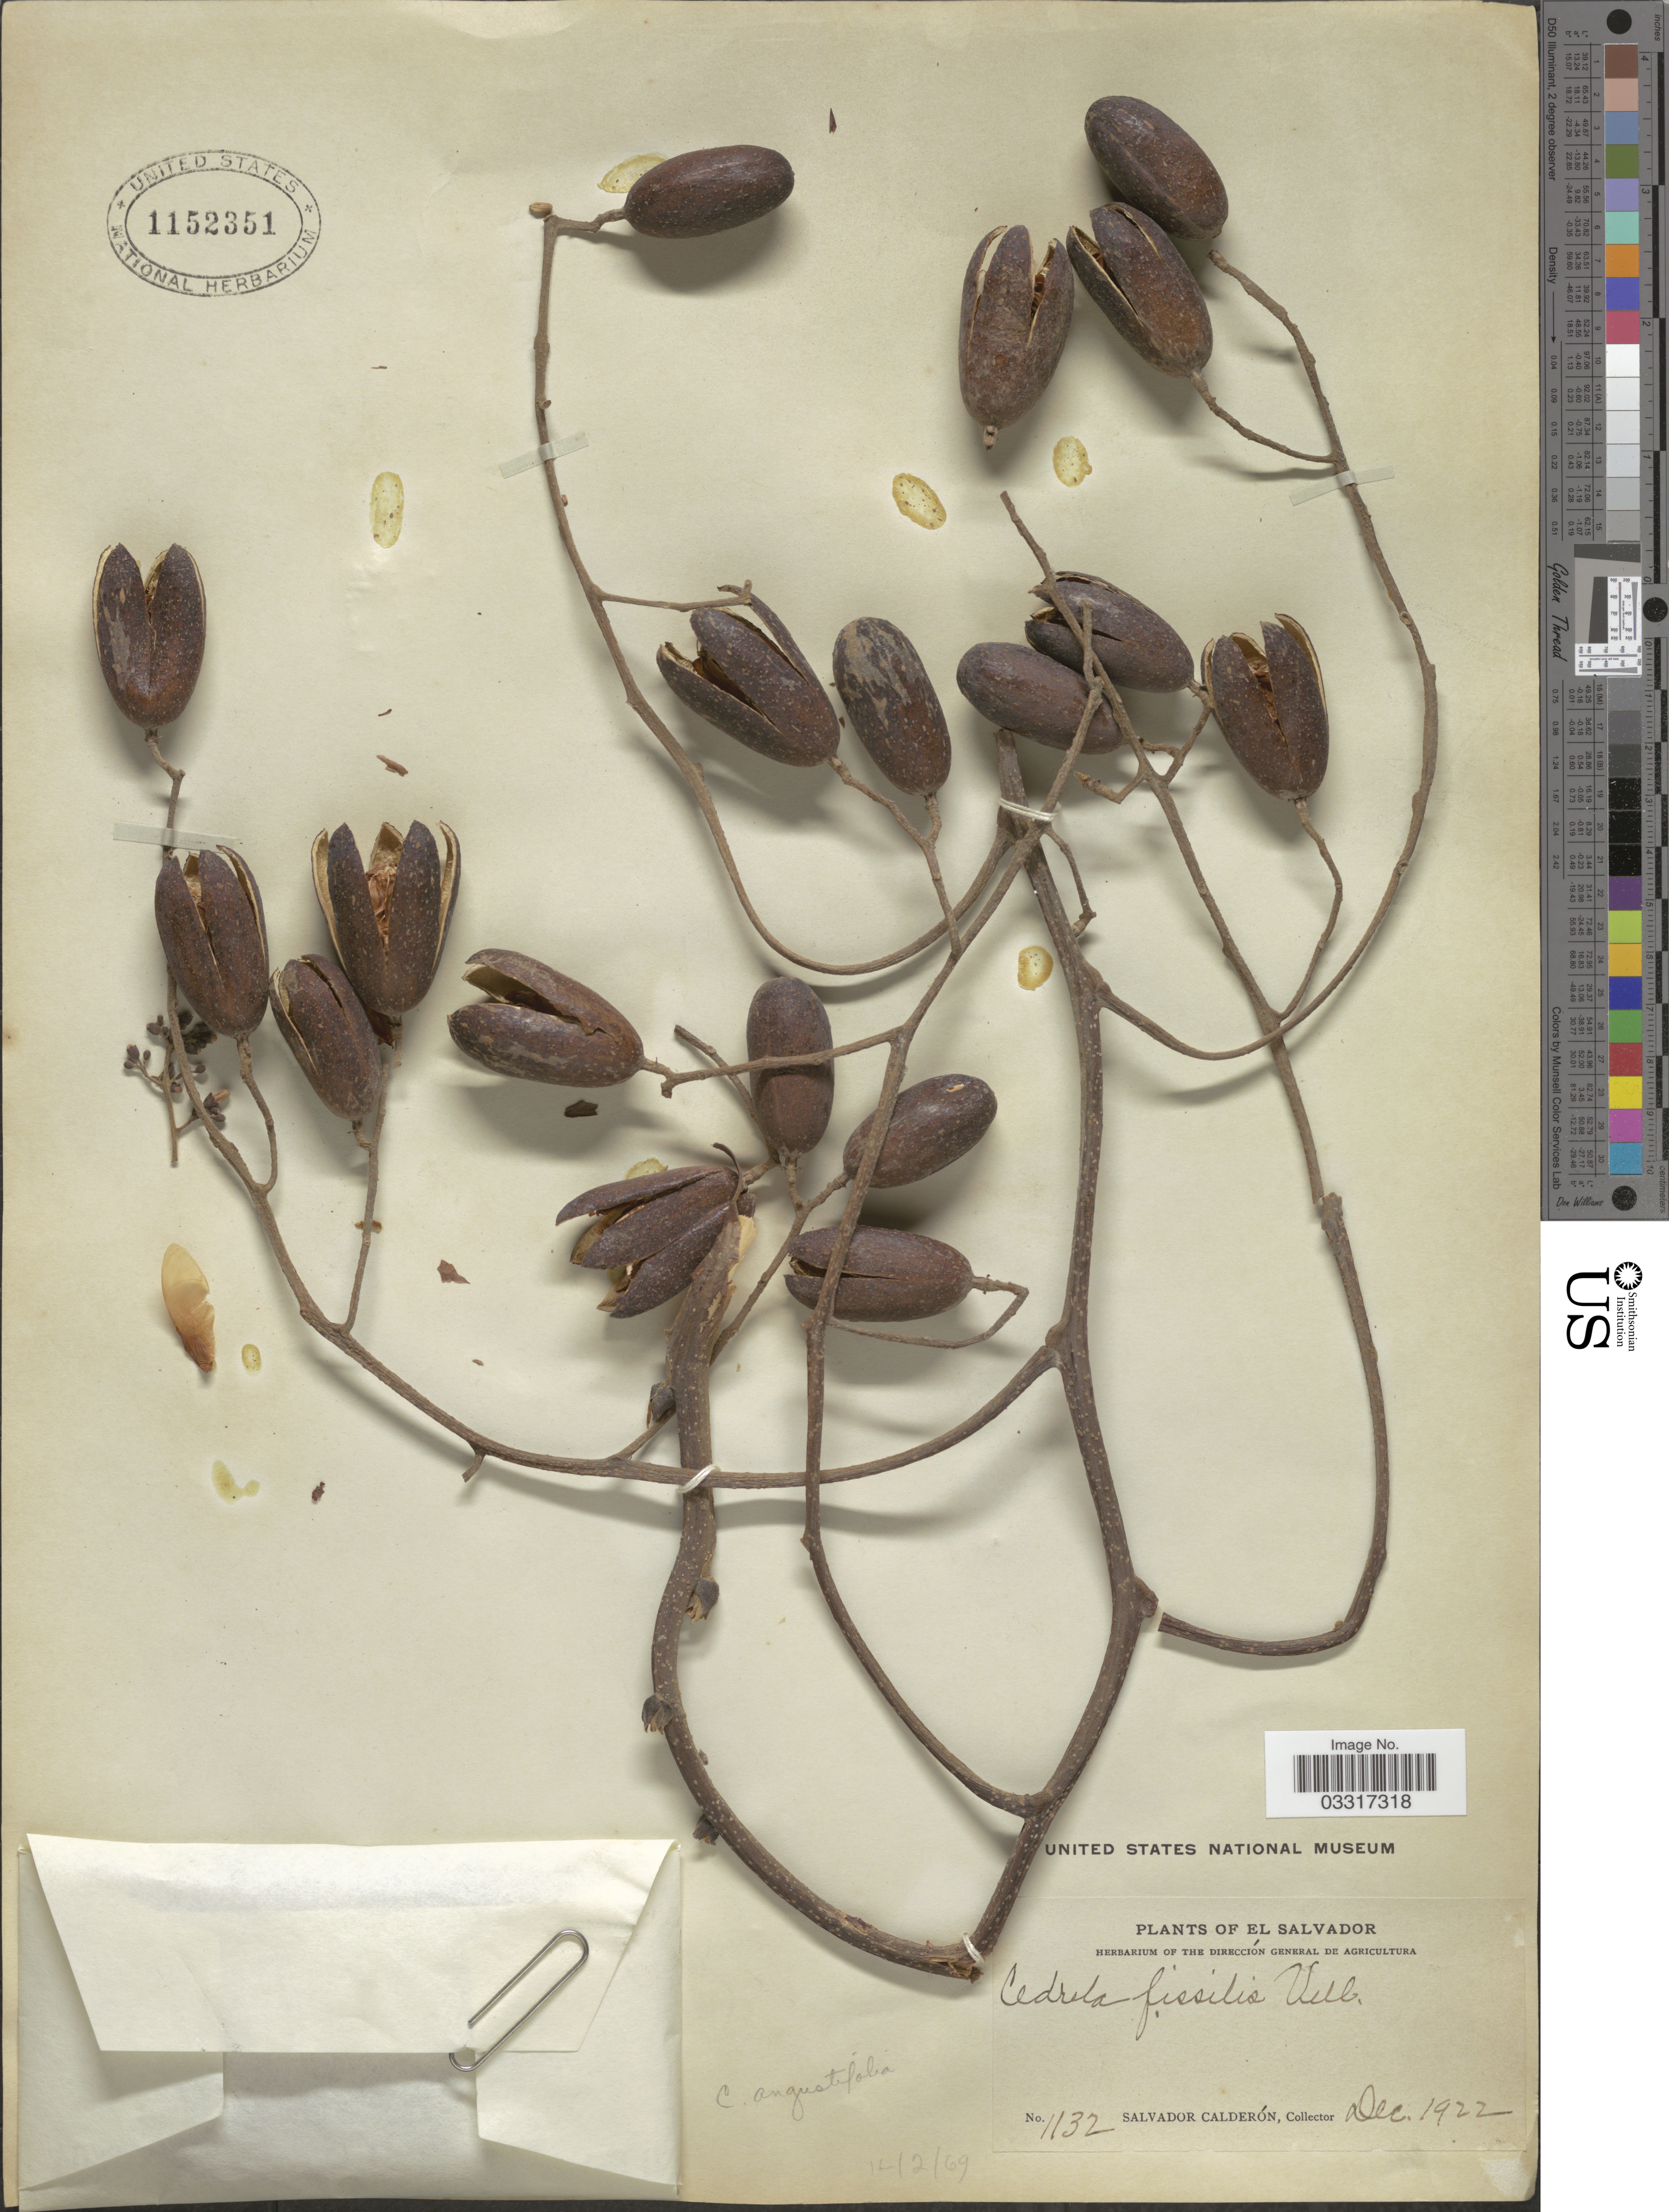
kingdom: Plantae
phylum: Tracheophyta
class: Magnoliopsida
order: Sapindales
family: Meliaceae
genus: Cedrela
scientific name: Cedrela fissilis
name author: Vell.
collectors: S. Calderón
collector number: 1132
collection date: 1922-12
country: El Salvador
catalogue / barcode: US 1152351